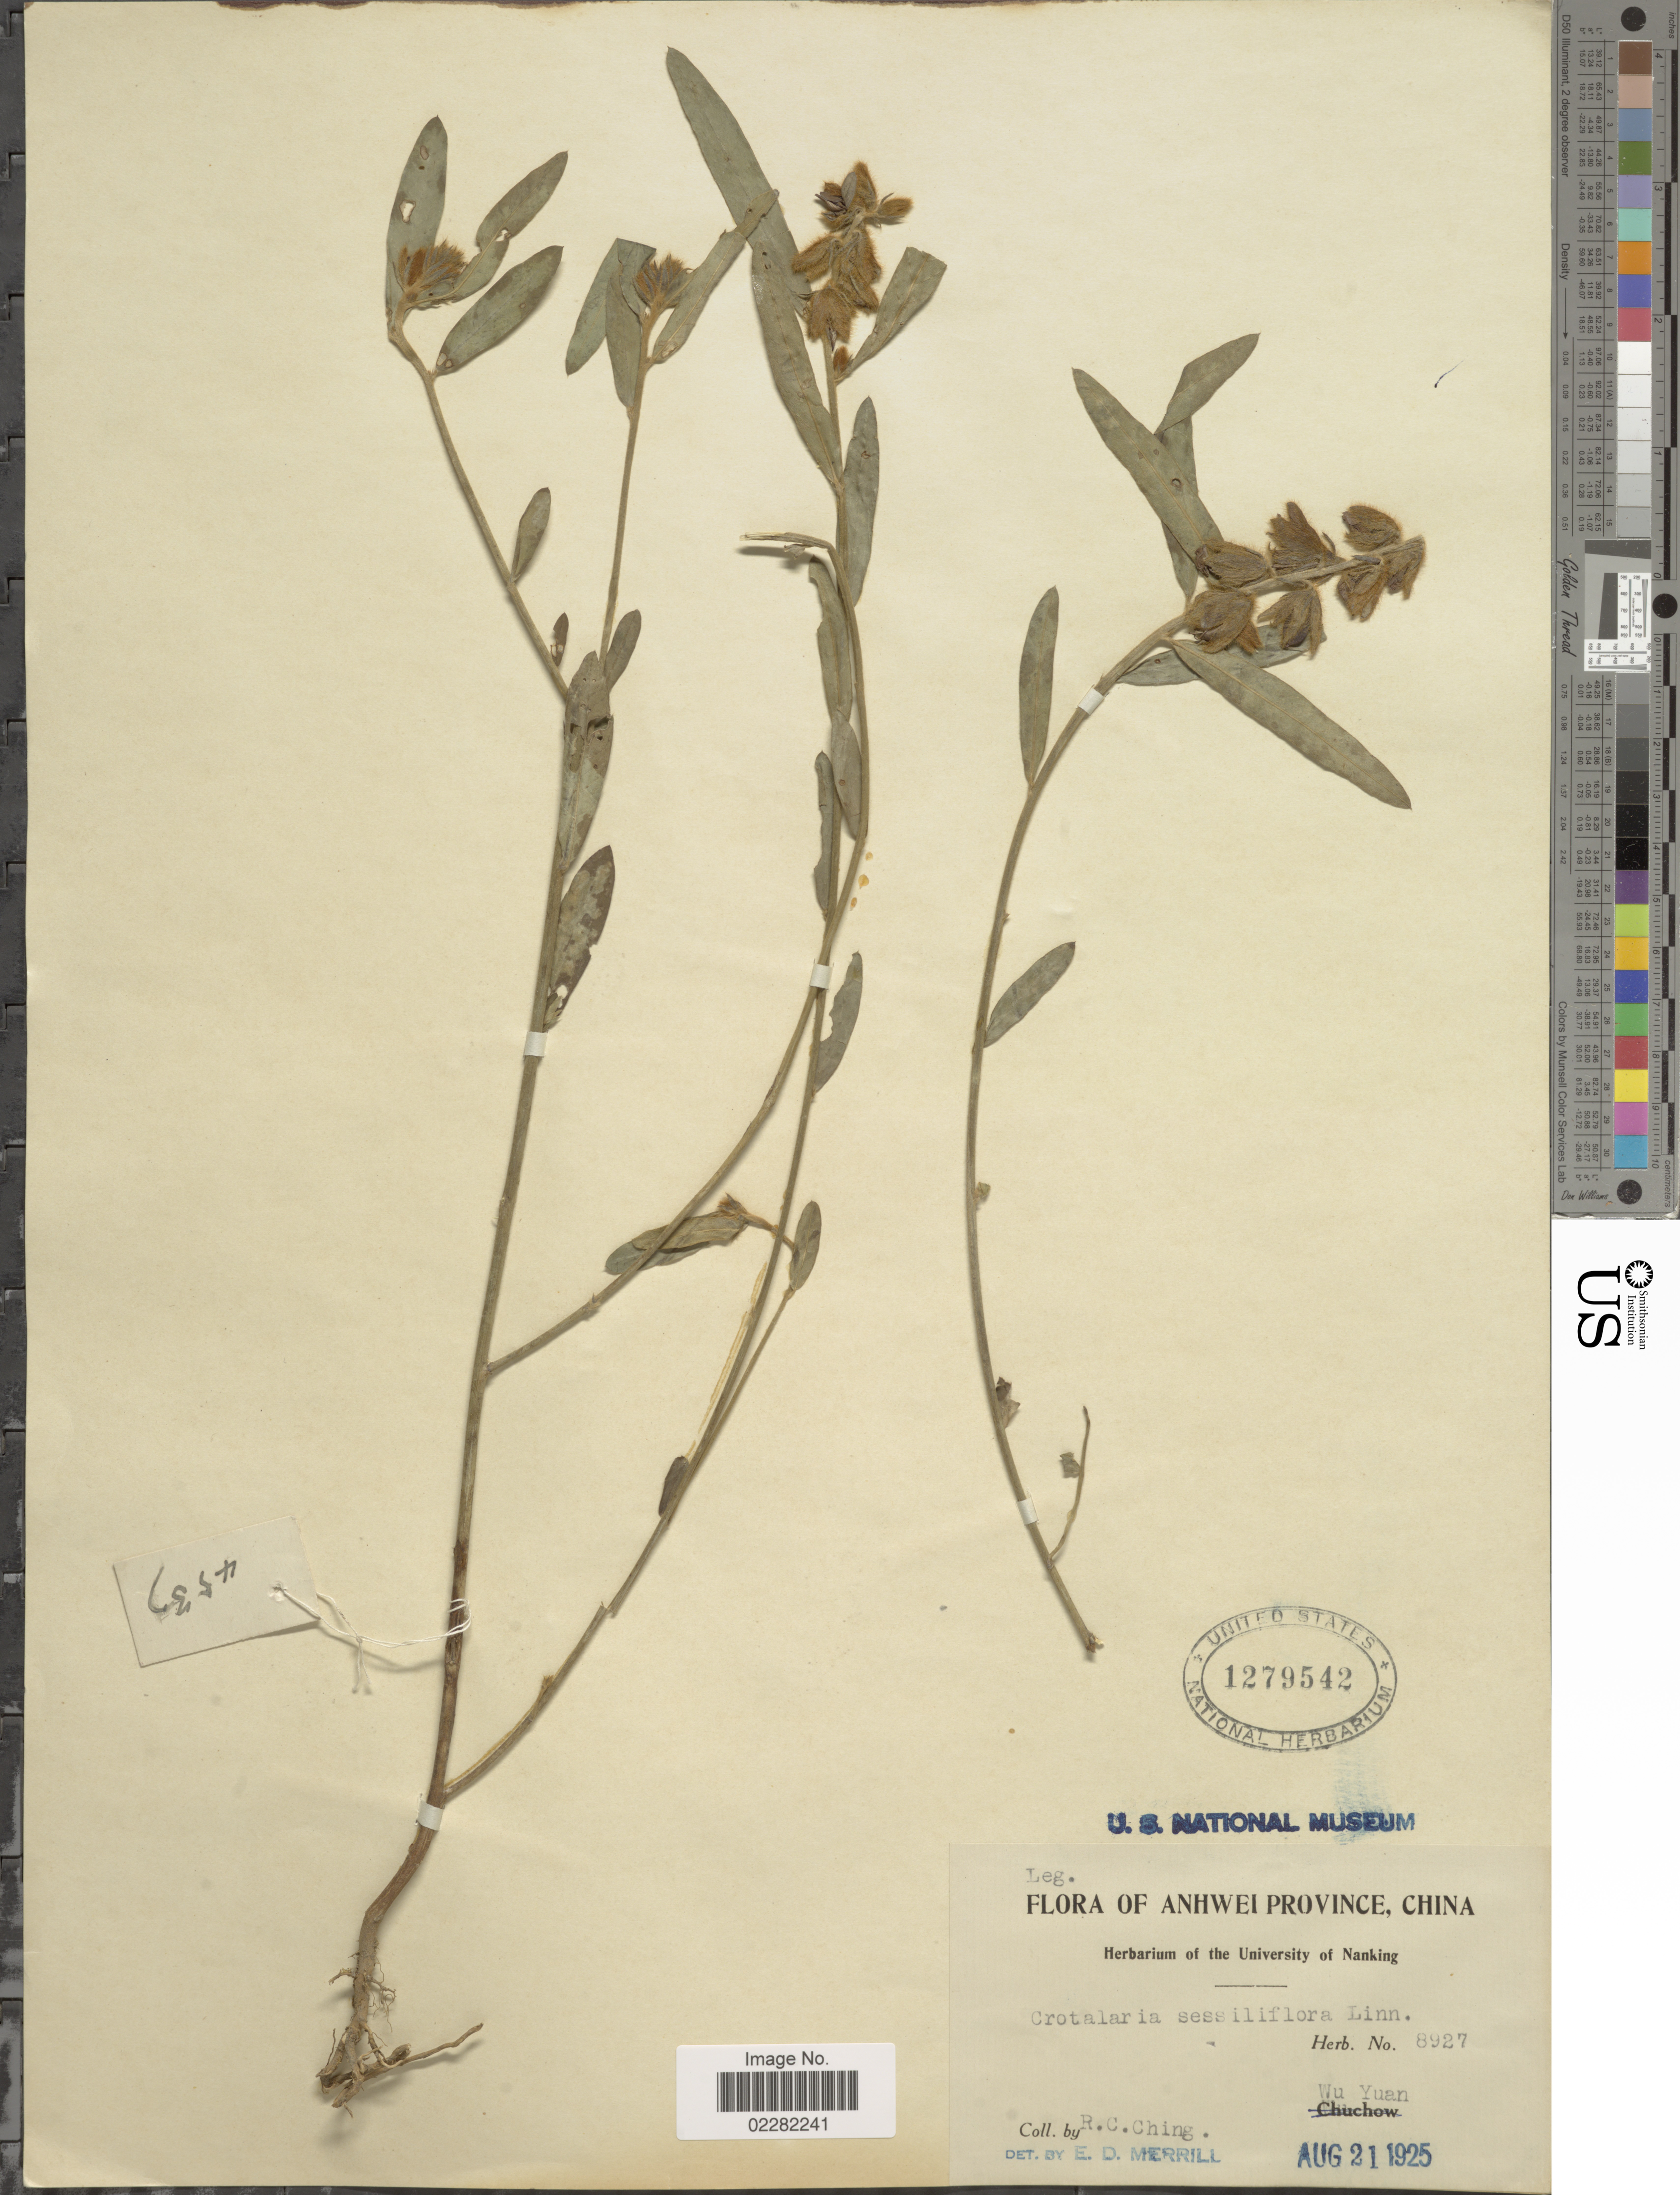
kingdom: Plantae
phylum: Tracheophyta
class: Magnoliopsida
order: Fabales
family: Fabaceae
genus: Crotalaria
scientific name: Crotalaria sessilifolia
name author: L.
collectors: R. C. Ching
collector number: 8927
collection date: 1925-08-21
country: China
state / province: Anhui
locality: Anhwei Province, Wu Yuan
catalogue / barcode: US 1279542